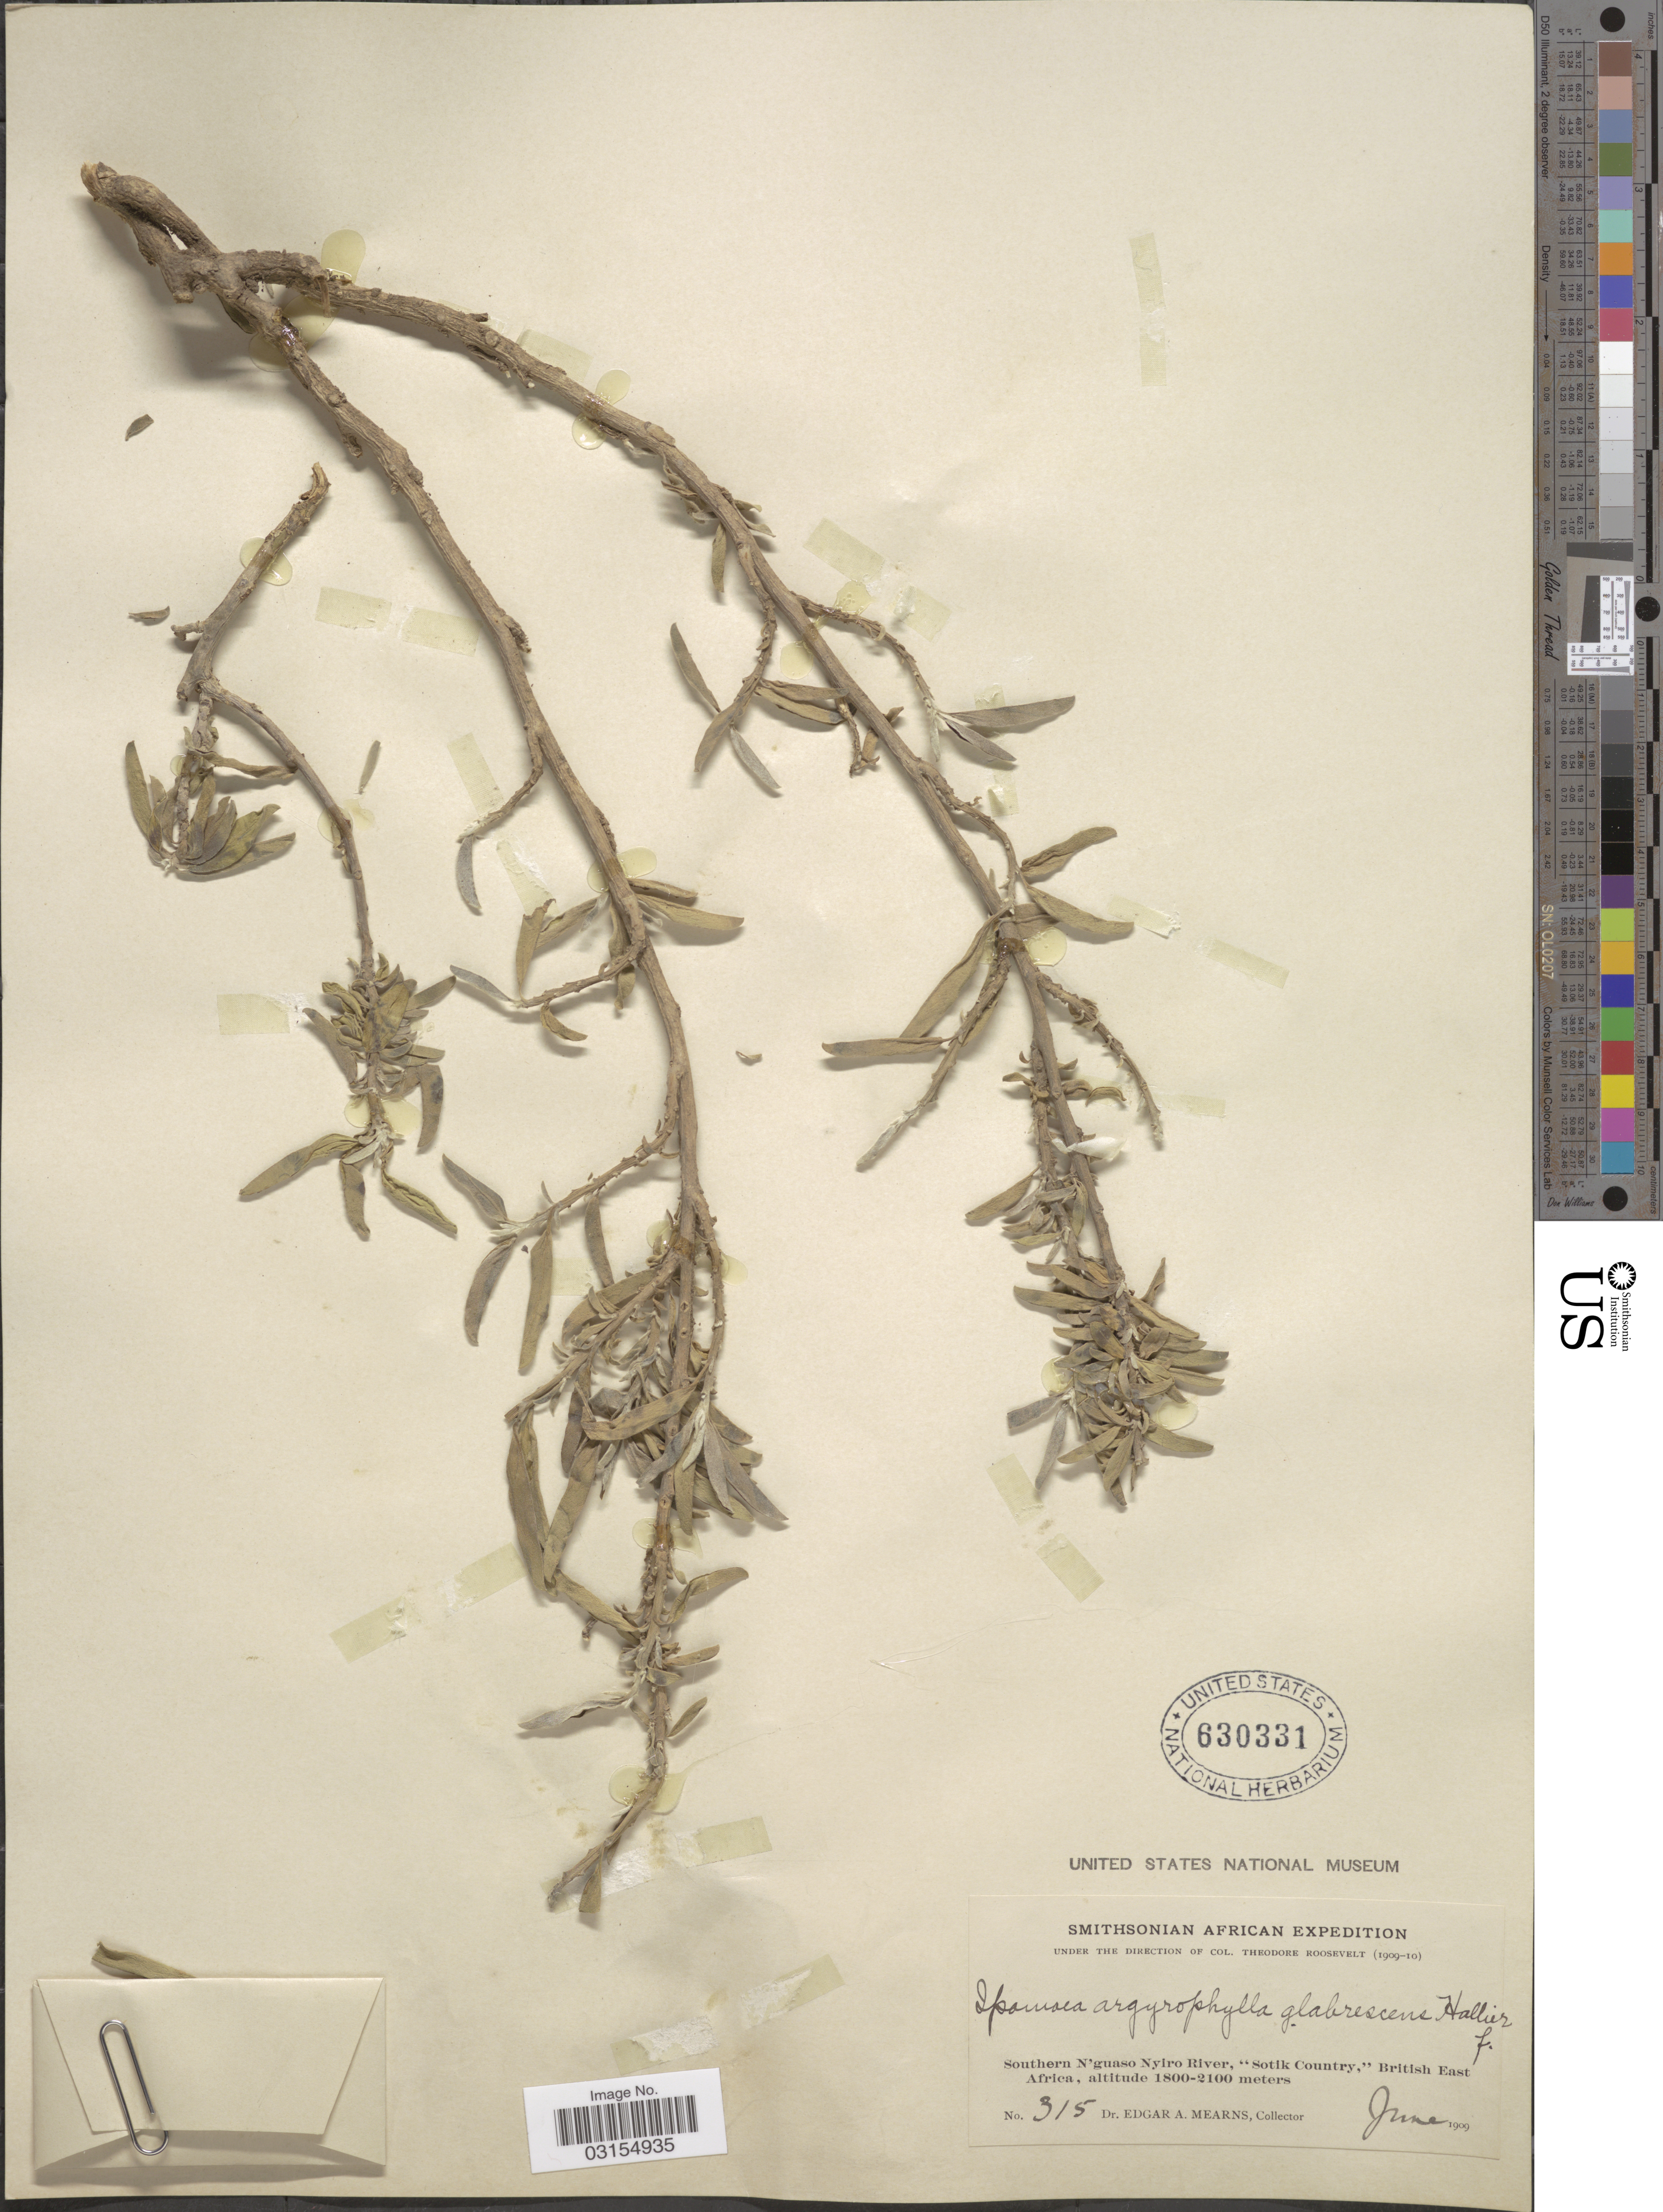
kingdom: Plantae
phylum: Tracheophyta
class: Magnoliopsida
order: Solanales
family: Convolvulaceae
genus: Ipomoea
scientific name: Ipomoea argyrophylla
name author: Vatke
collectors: E. A. Mearns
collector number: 315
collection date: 1909-06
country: Kenya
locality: Southern N'guaso Nyiro River, "Sotik Country," British East Africa.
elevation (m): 1800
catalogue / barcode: US 630331